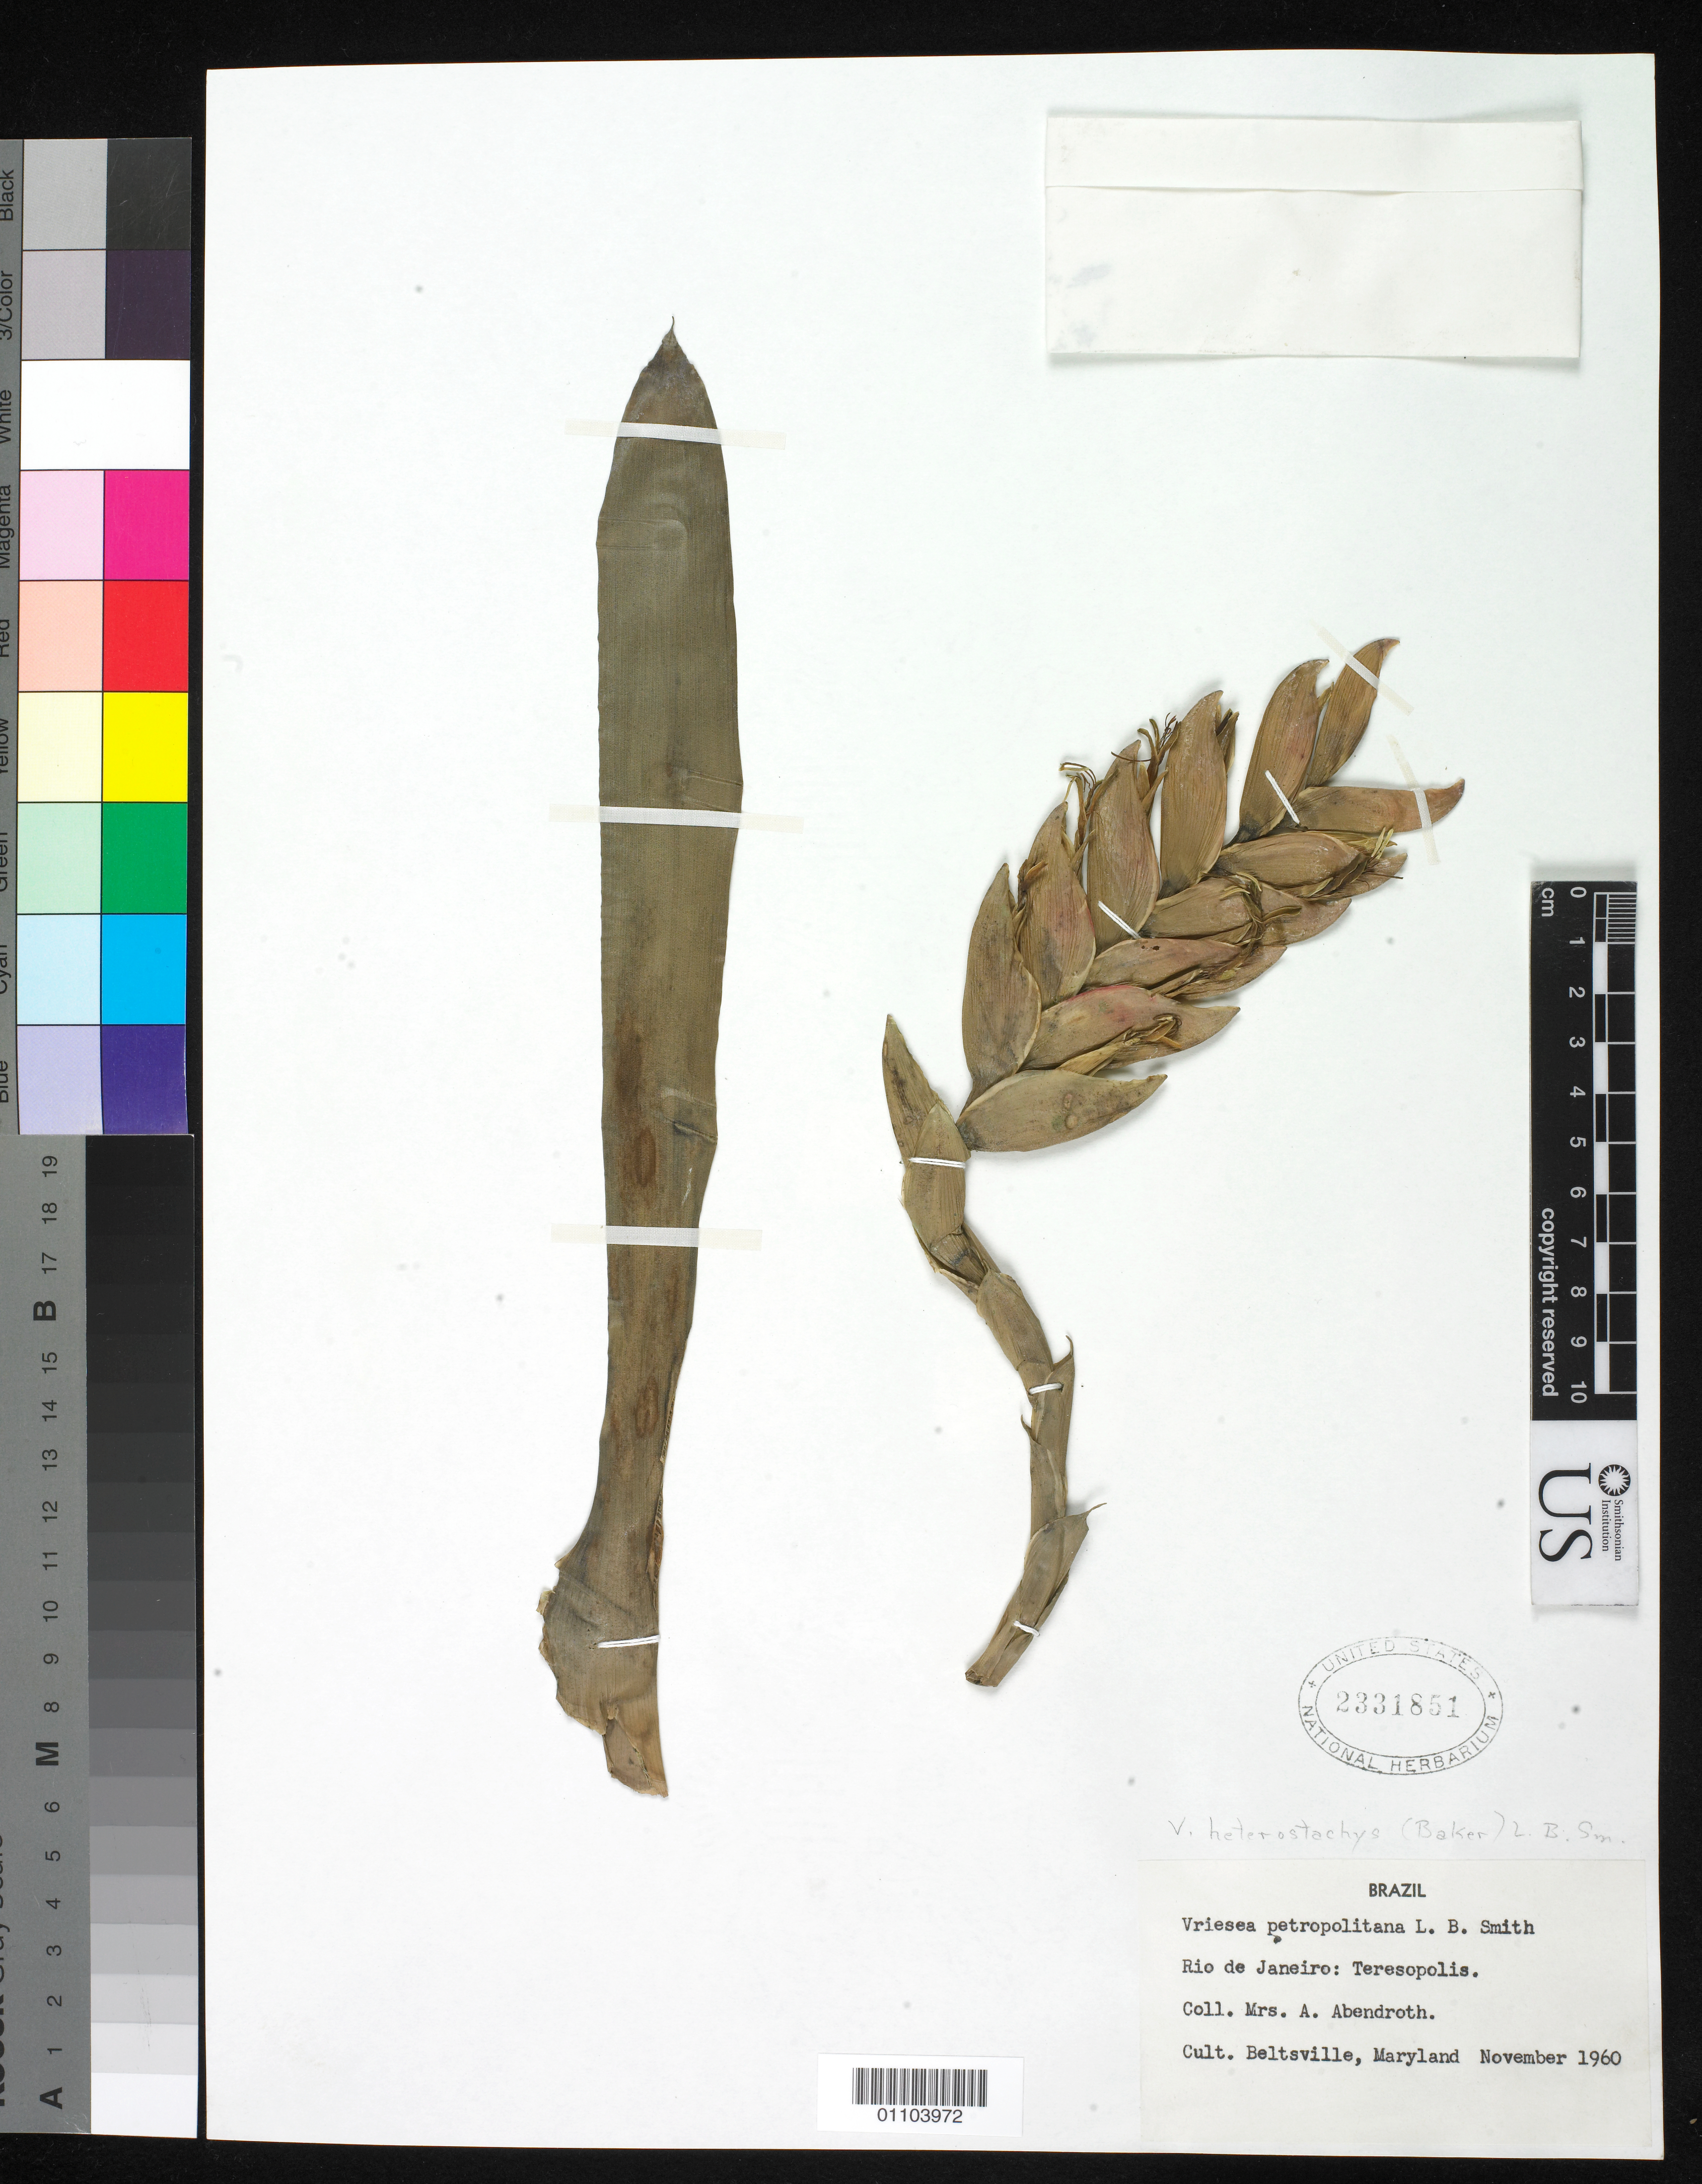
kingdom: Plantae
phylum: Tracheophyta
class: Liliopsida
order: Poales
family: Bromeliaceae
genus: Vriesea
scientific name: Vriesea heterostachys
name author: (Baker) L.B. Sm.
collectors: A. Abendroth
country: Brazil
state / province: Rio de Janeiro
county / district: Teresópolis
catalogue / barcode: US 2331851